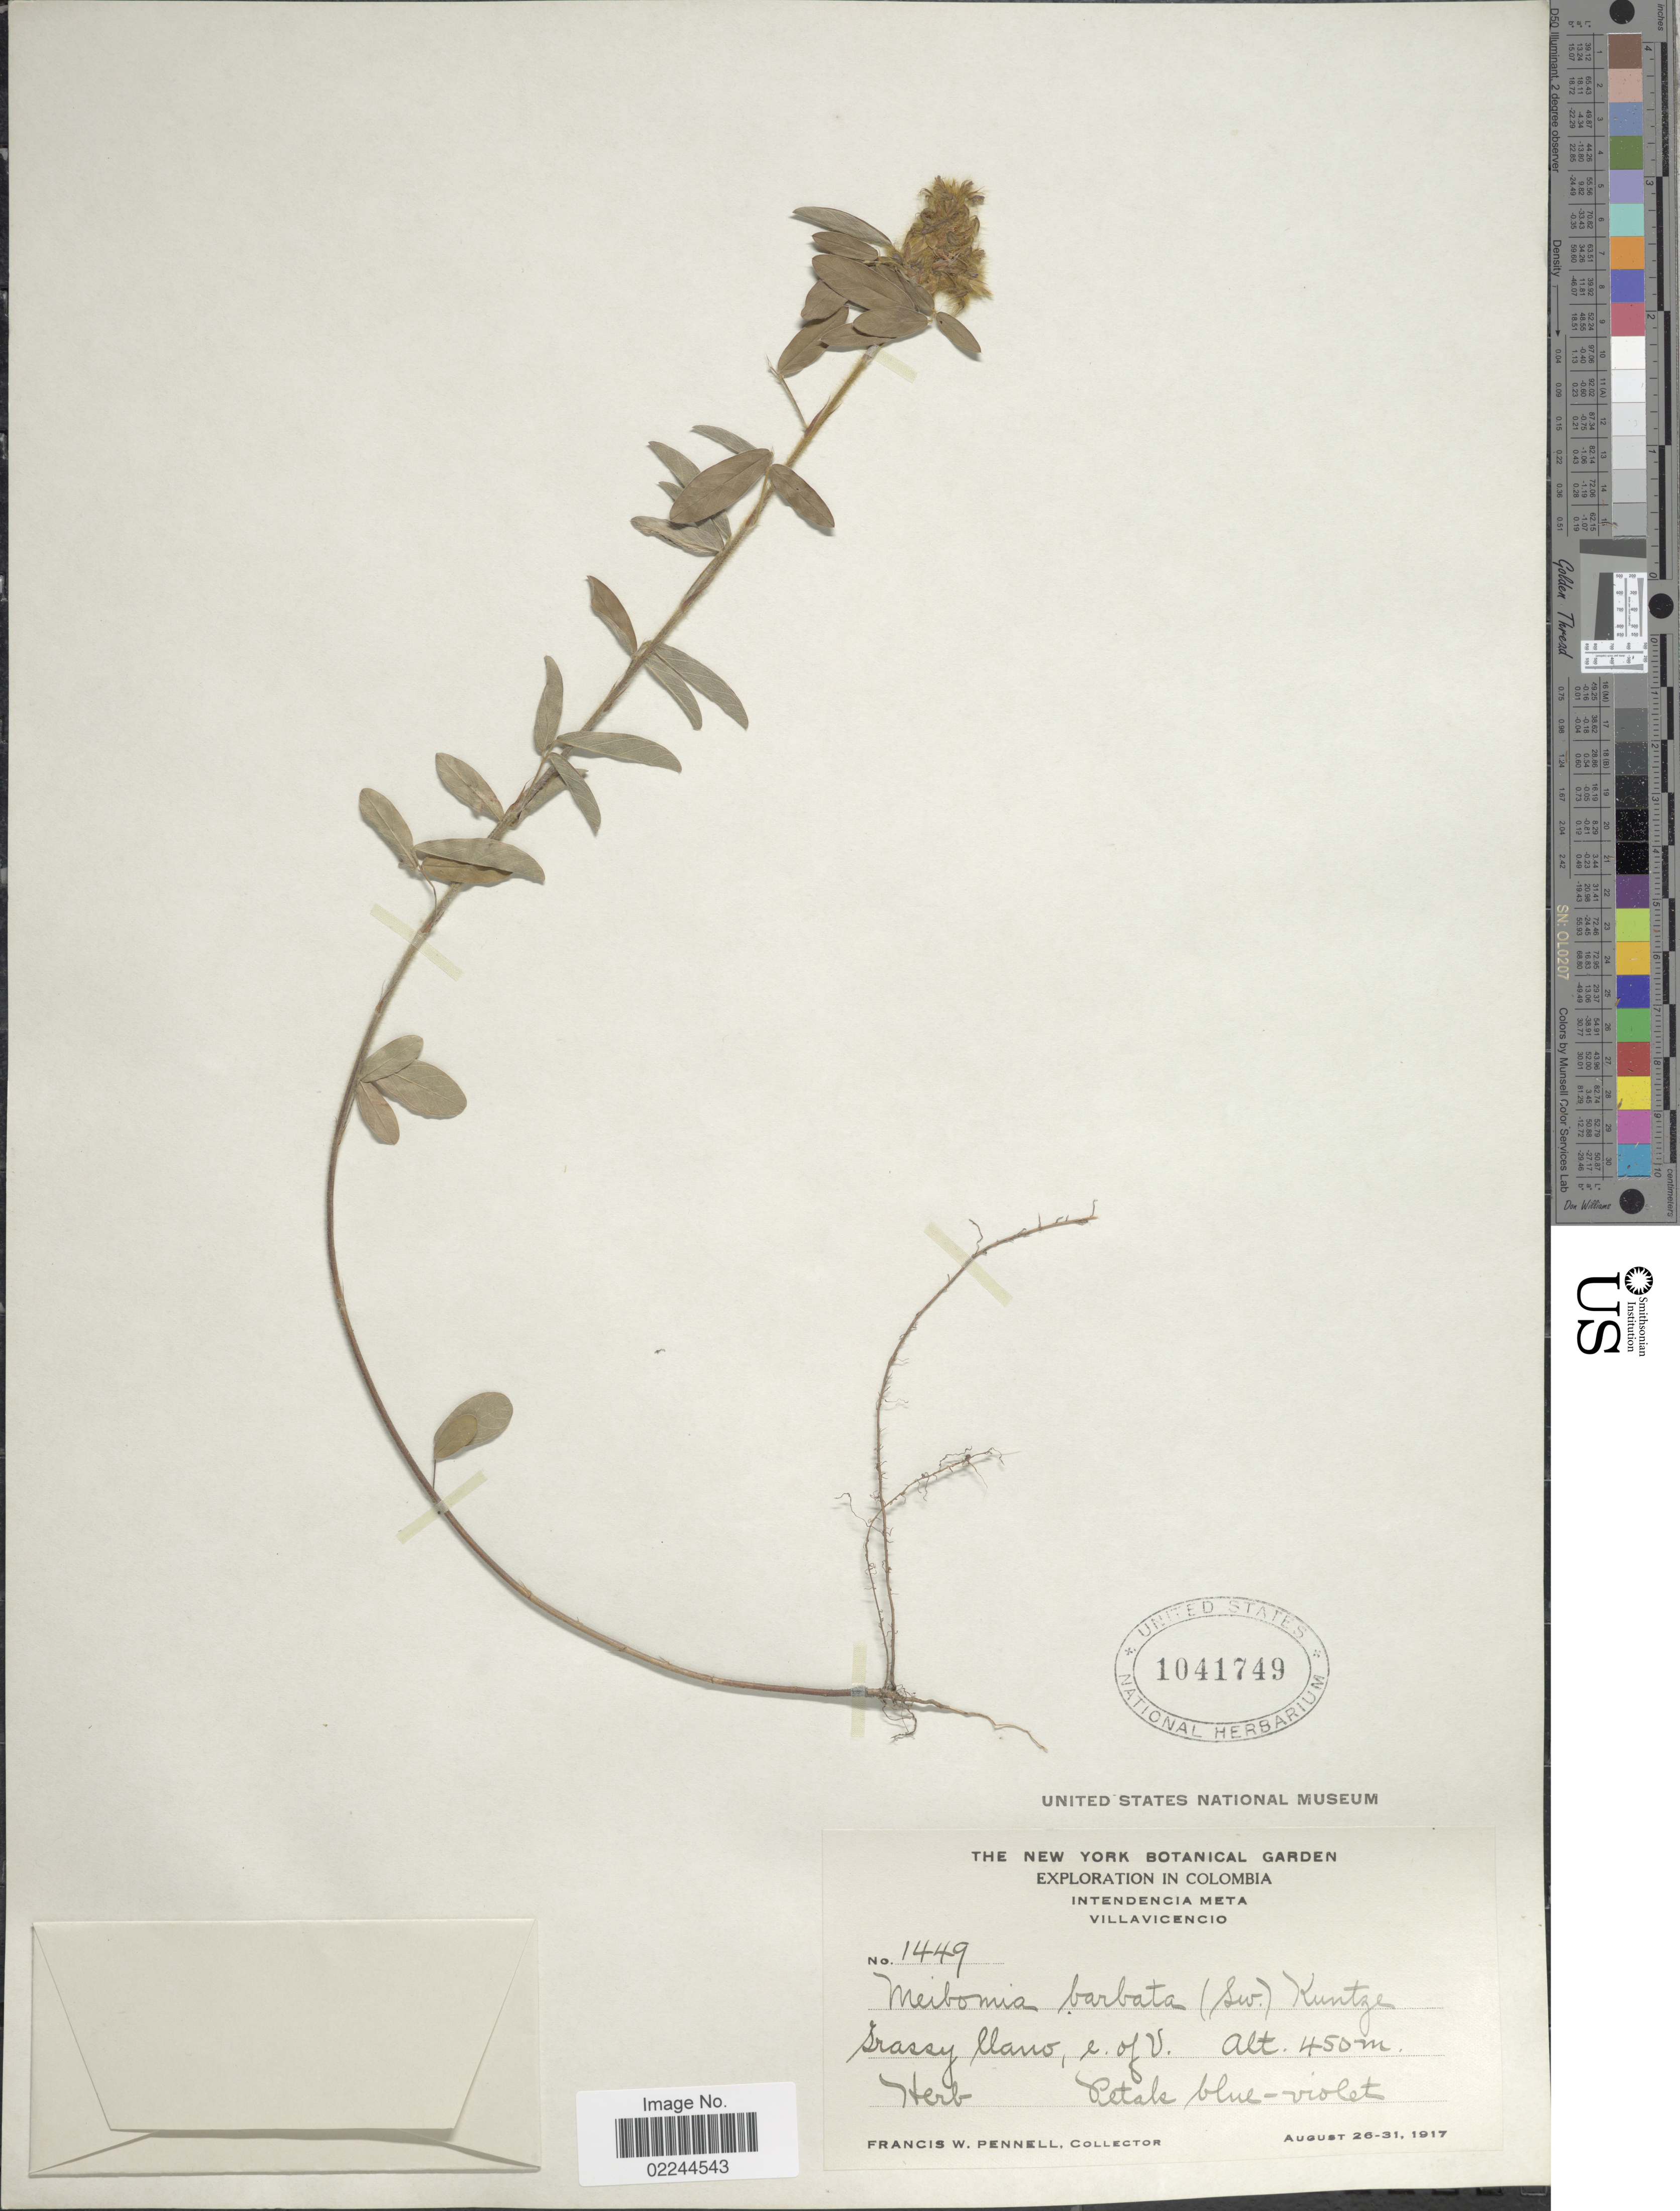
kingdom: Plantae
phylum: Tracheophyta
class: Magnoliopsida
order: Fabales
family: Fabaceae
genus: Grona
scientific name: Grona barbata var. barbata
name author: (L.) H. Ohashi & K. Ohashi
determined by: Strong, Mark T., (BOT), Smithsonian Institution - National Museum of Natural History (UNITED STATES)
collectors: F. W. Pennell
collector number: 1449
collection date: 1917-08-26/1917-08-31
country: Colombia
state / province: Meta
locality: Villavicencio. e. of V.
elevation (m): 450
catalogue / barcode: US 1041749